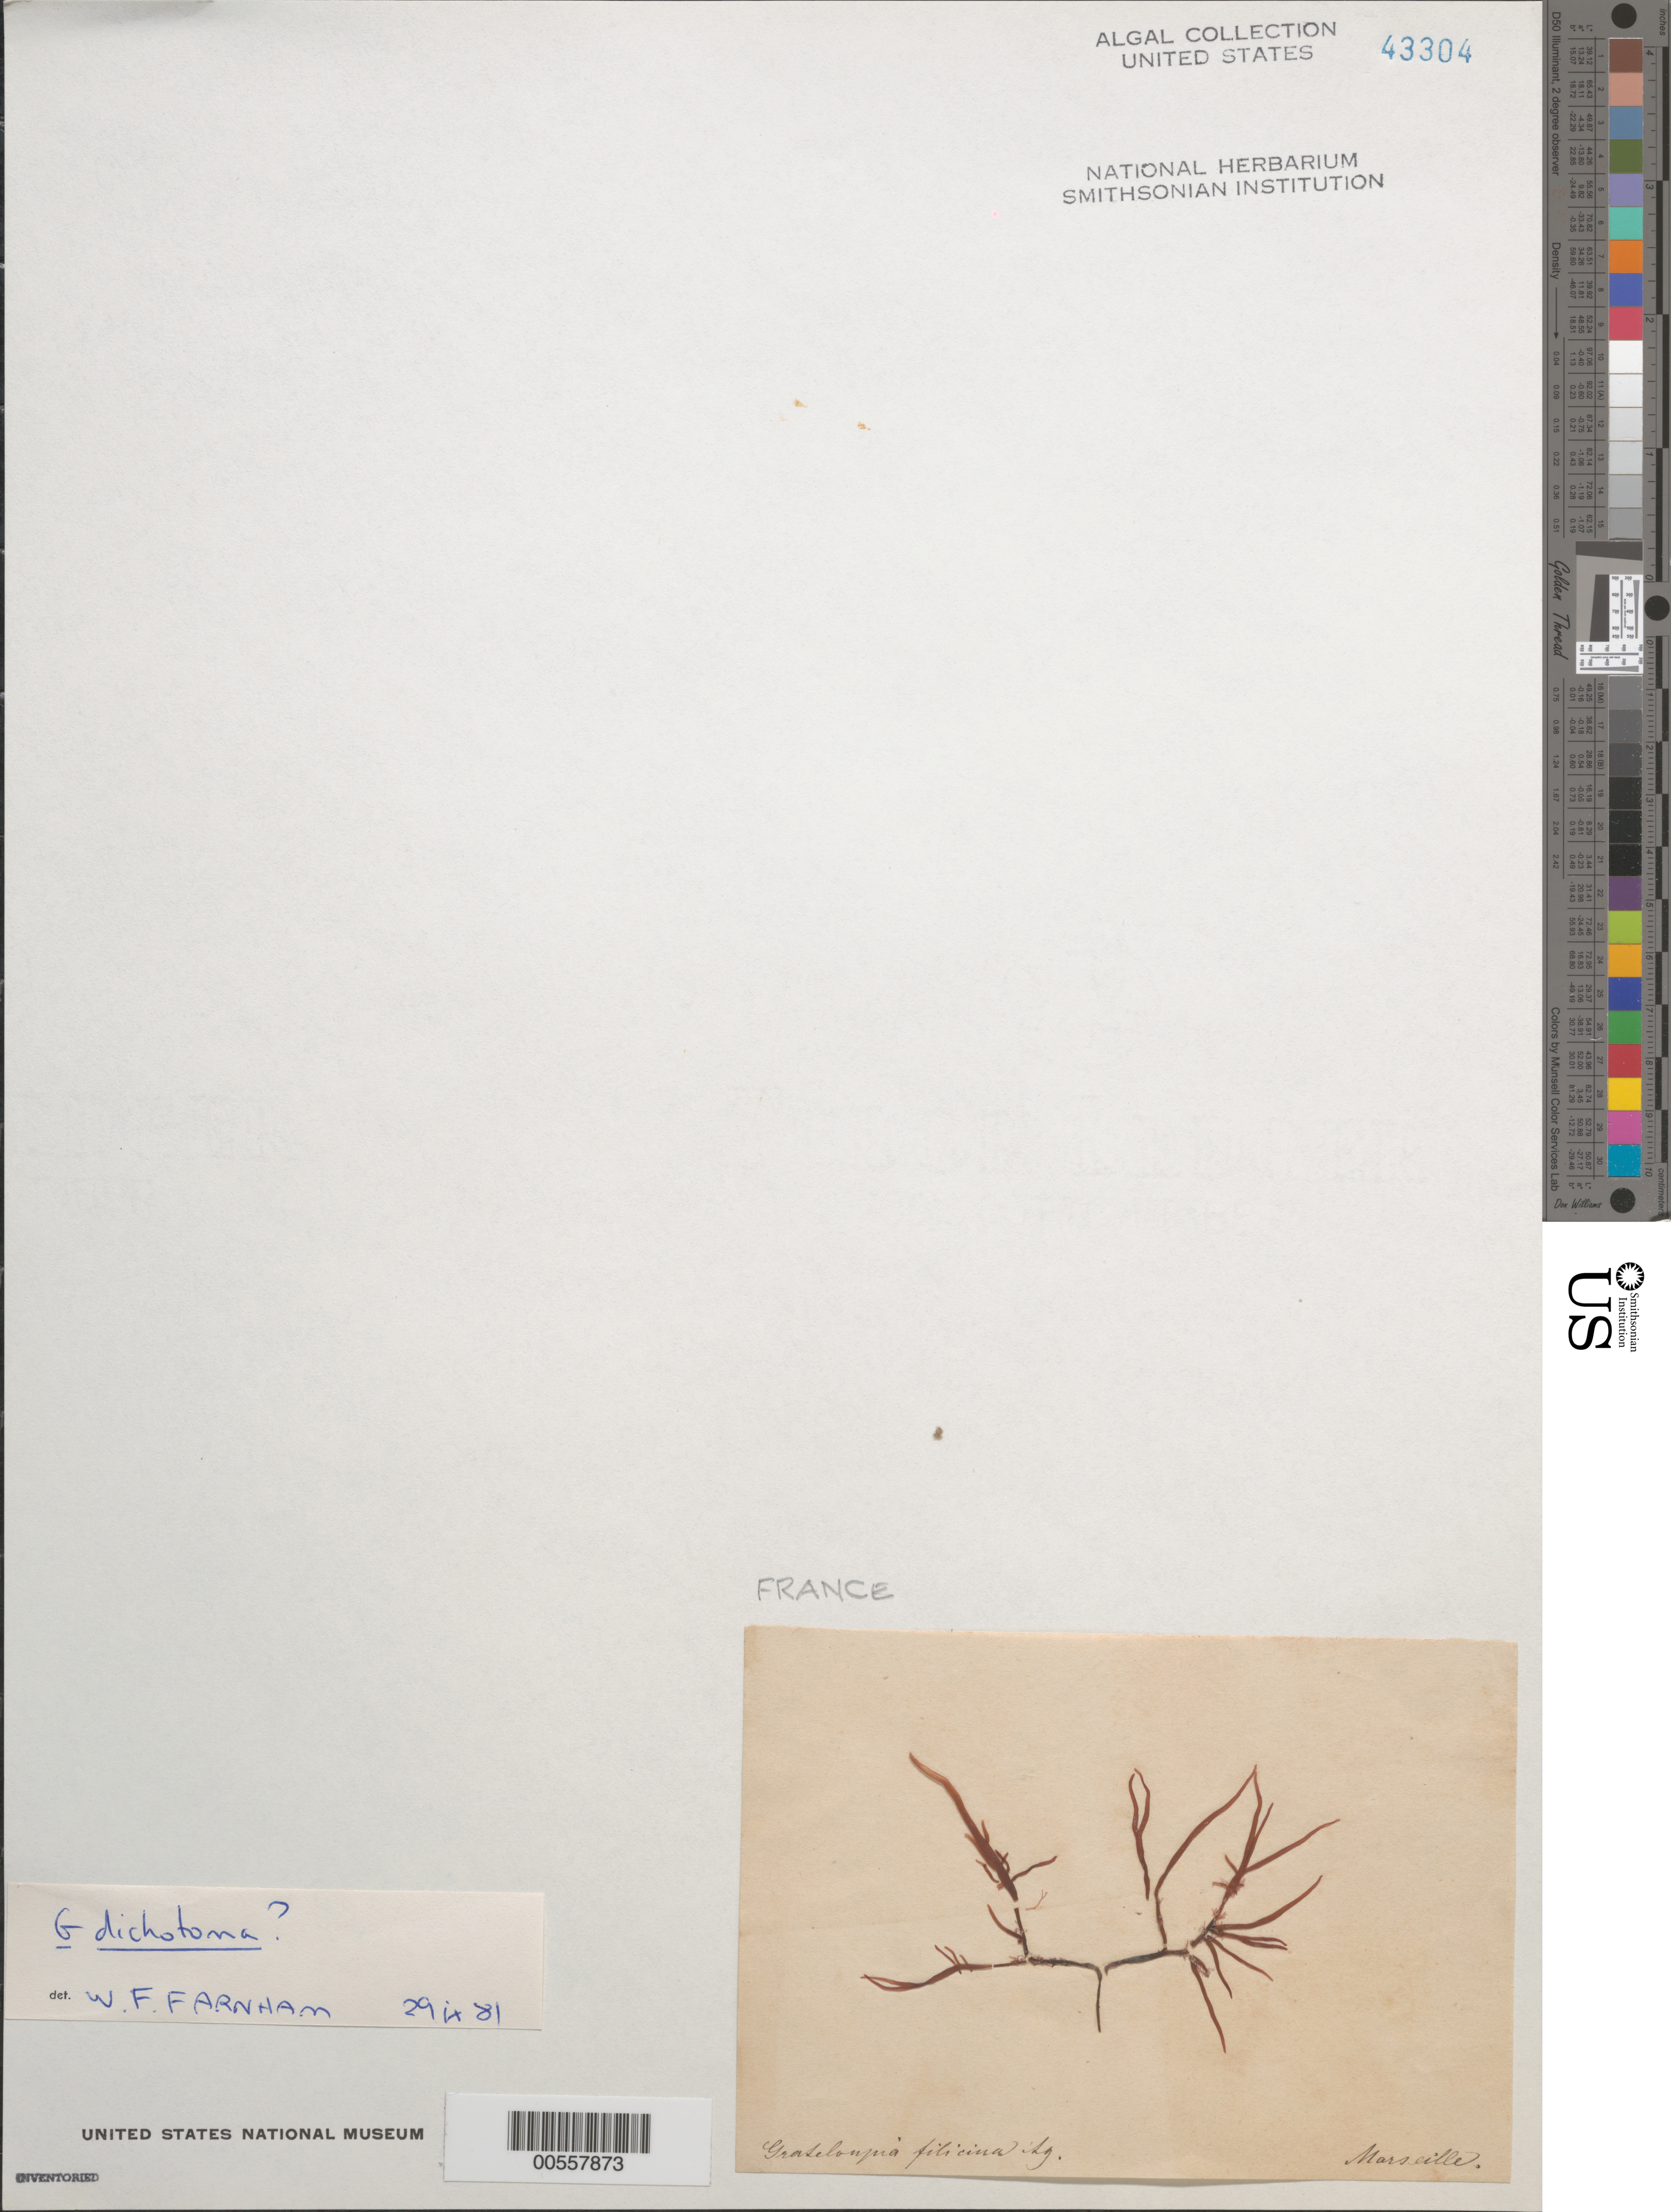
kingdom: Plantae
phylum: Rhodophyta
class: Florideophyceae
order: Halymeniales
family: Halymeniaceae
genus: Dermocorynus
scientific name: Dermocorynus dichotomus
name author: (J. Agardh) Gargiulo et al.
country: France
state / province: Provence-Alpes-Côte d'Azur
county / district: Bouches-Du-Rhône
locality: Marseille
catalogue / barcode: US 43304